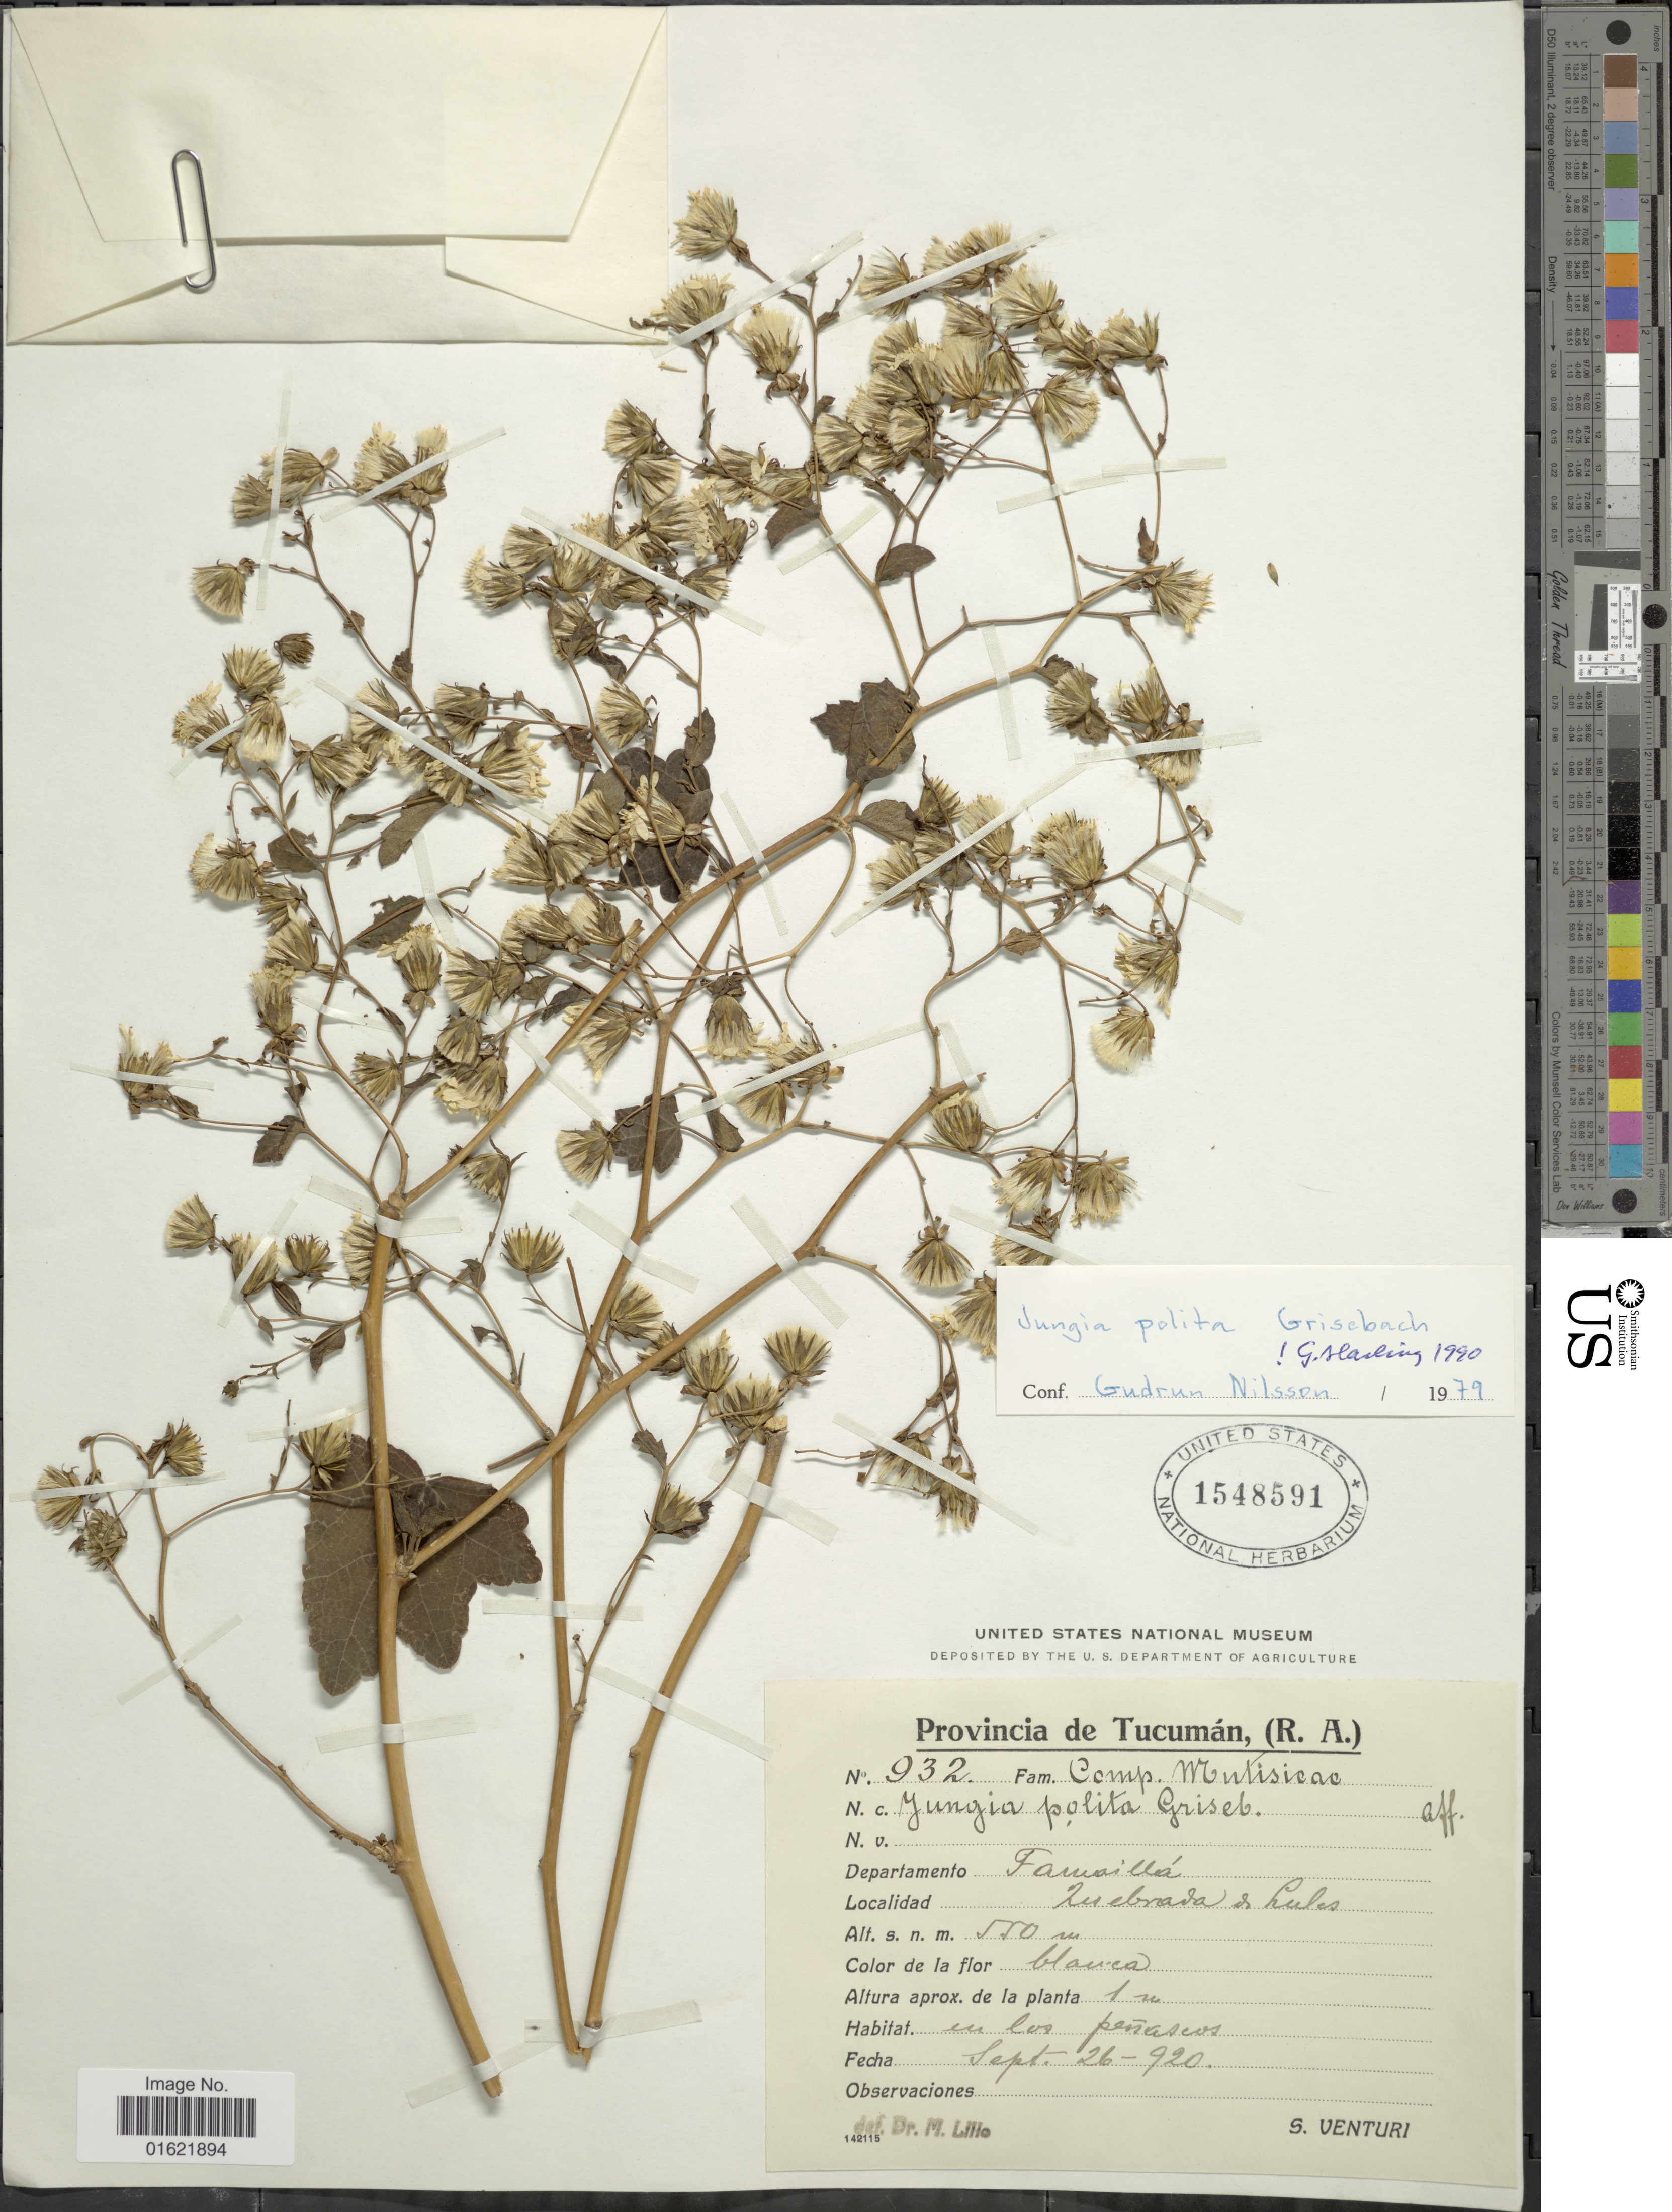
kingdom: Plantae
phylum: Tracheophyta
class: Magnoliopsida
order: Asterales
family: Asteraceae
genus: Jungia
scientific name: Jungia polita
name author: Griseb.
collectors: S. Venturi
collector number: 932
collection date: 1920-09-26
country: Argentina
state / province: Tucumán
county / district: Famailla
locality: Quebrada de Lules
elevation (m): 550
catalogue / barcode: US 1548591